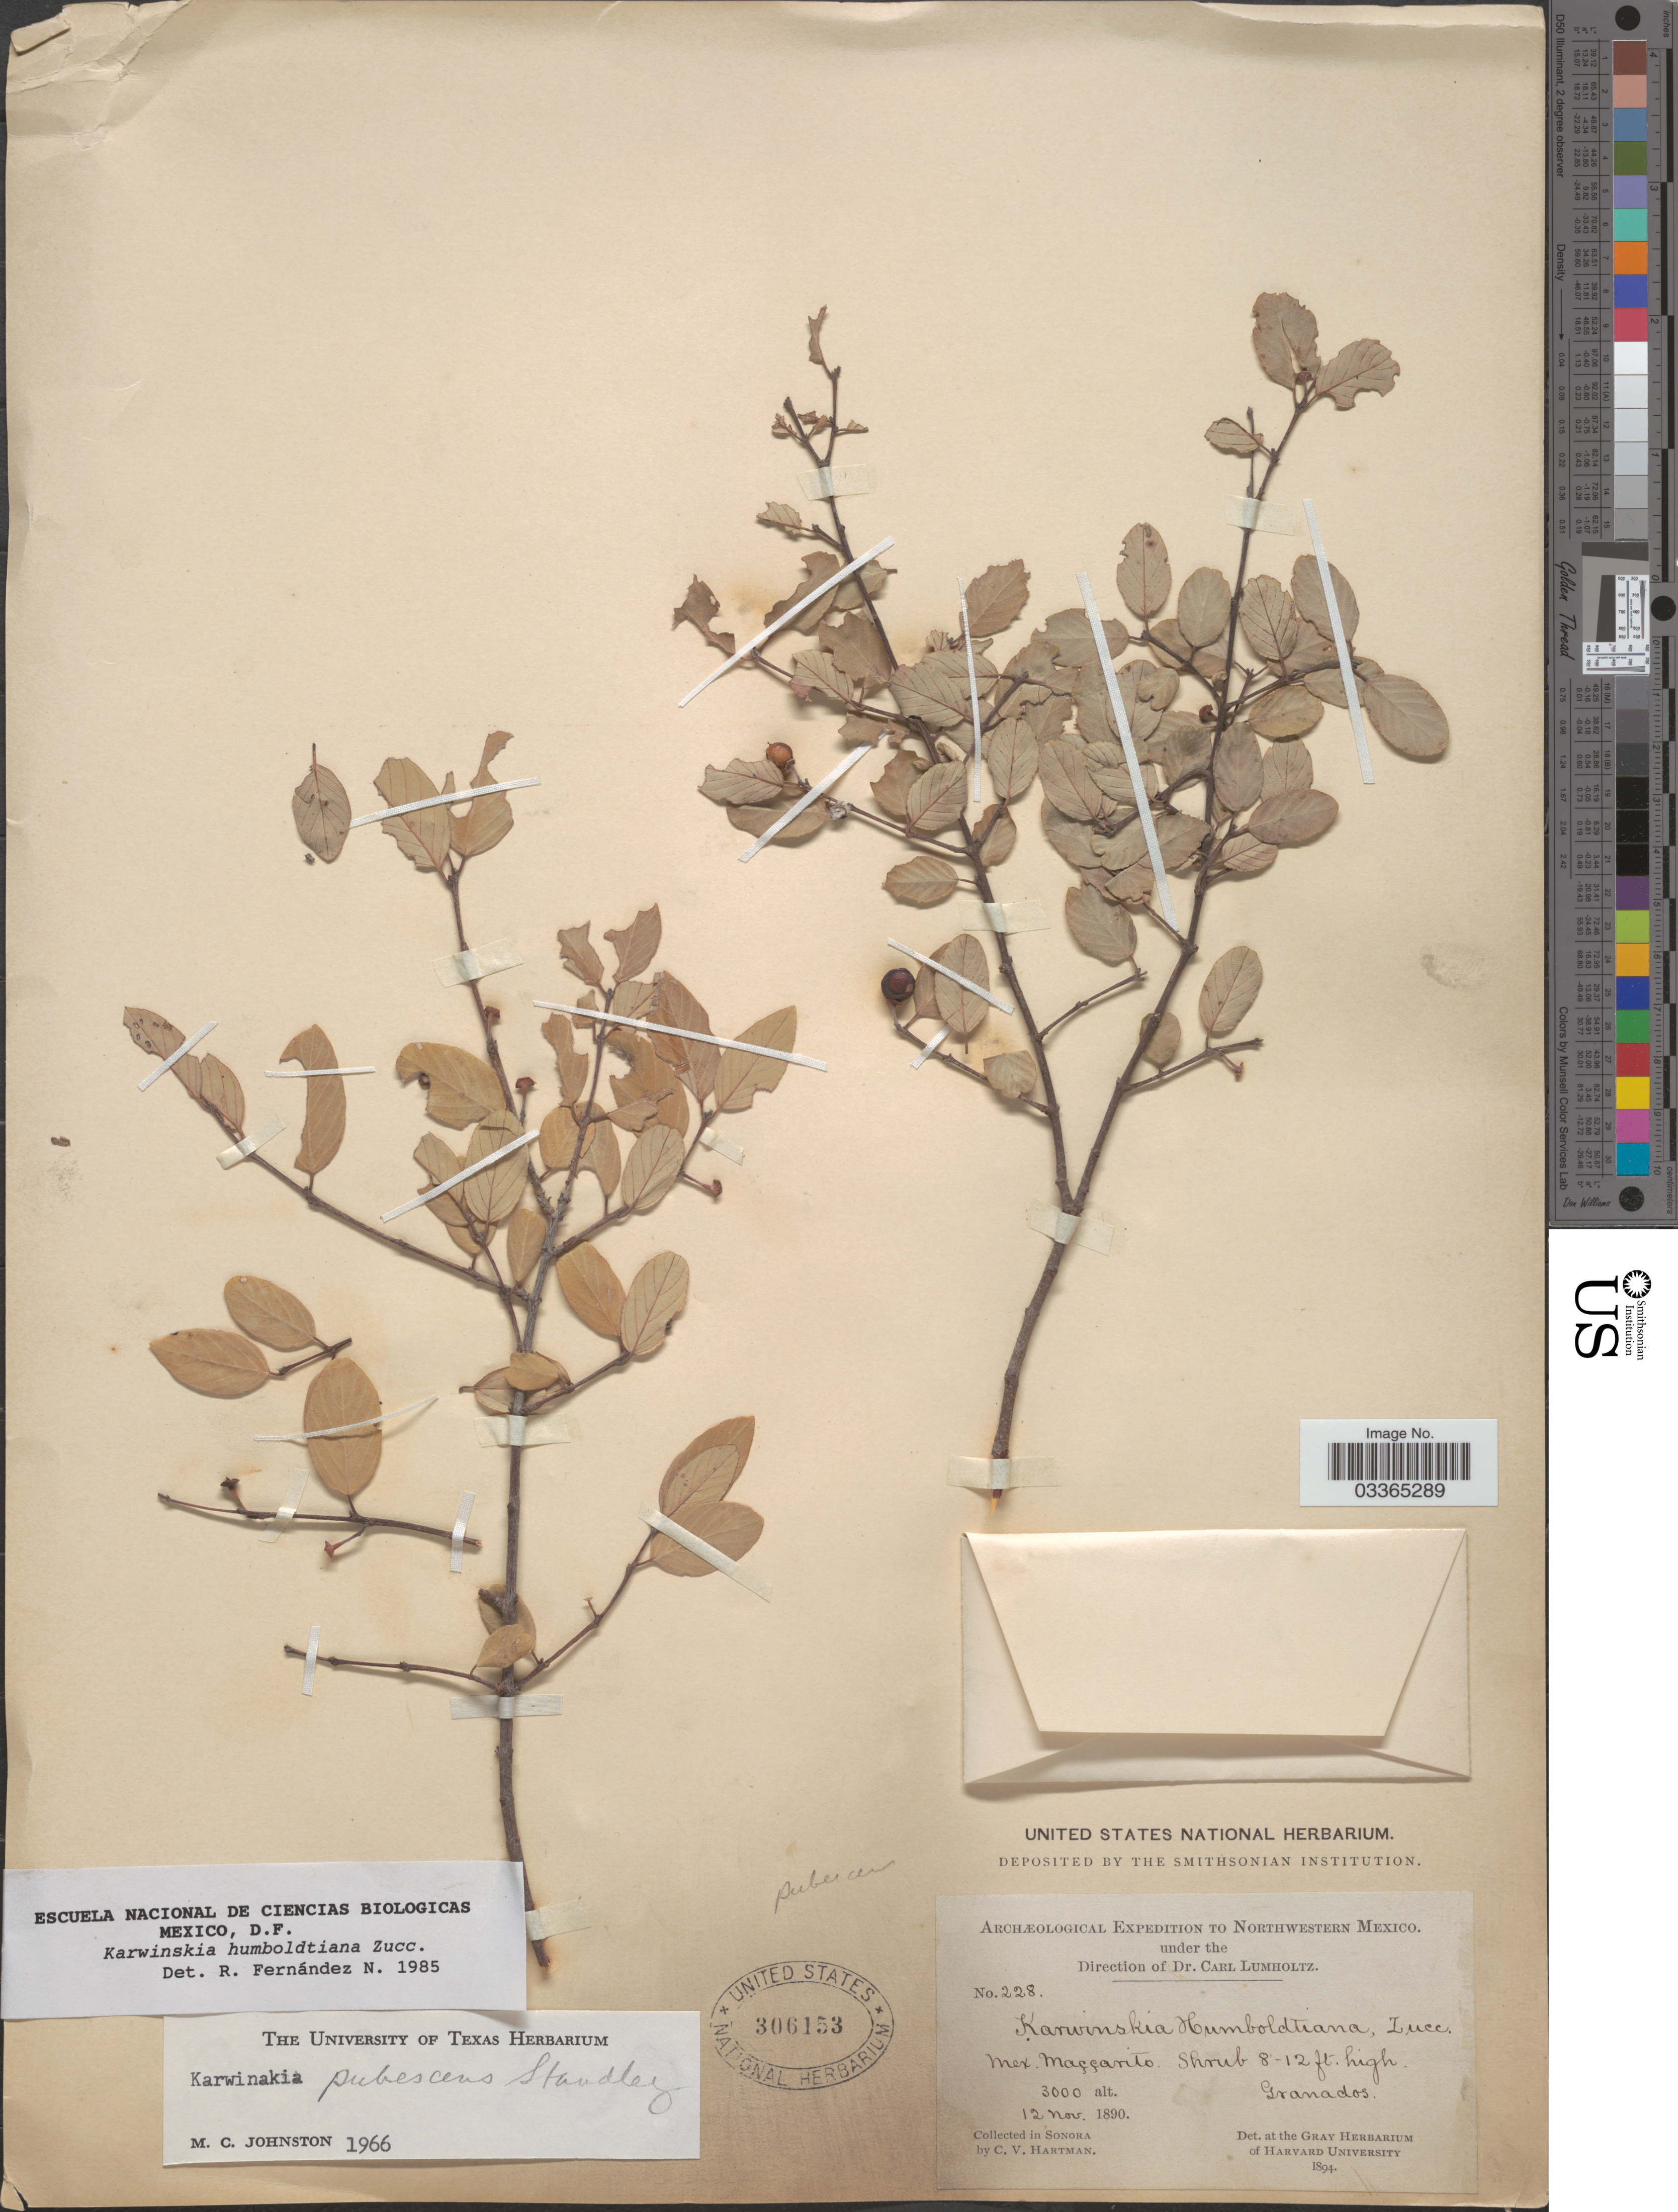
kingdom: Plantae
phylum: Tracheophyta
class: Magnoliopsida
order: Rosales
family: Rhamnaceae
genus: Karwinskia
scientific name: Karwinskia humboldtiana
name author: (Schult.) Zucc.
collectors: C. V. Hartman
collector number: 228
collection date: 1890-11-12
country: Mexico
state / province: Sonora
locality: Northwestern Mexico. Granados.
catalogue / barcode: US 306153